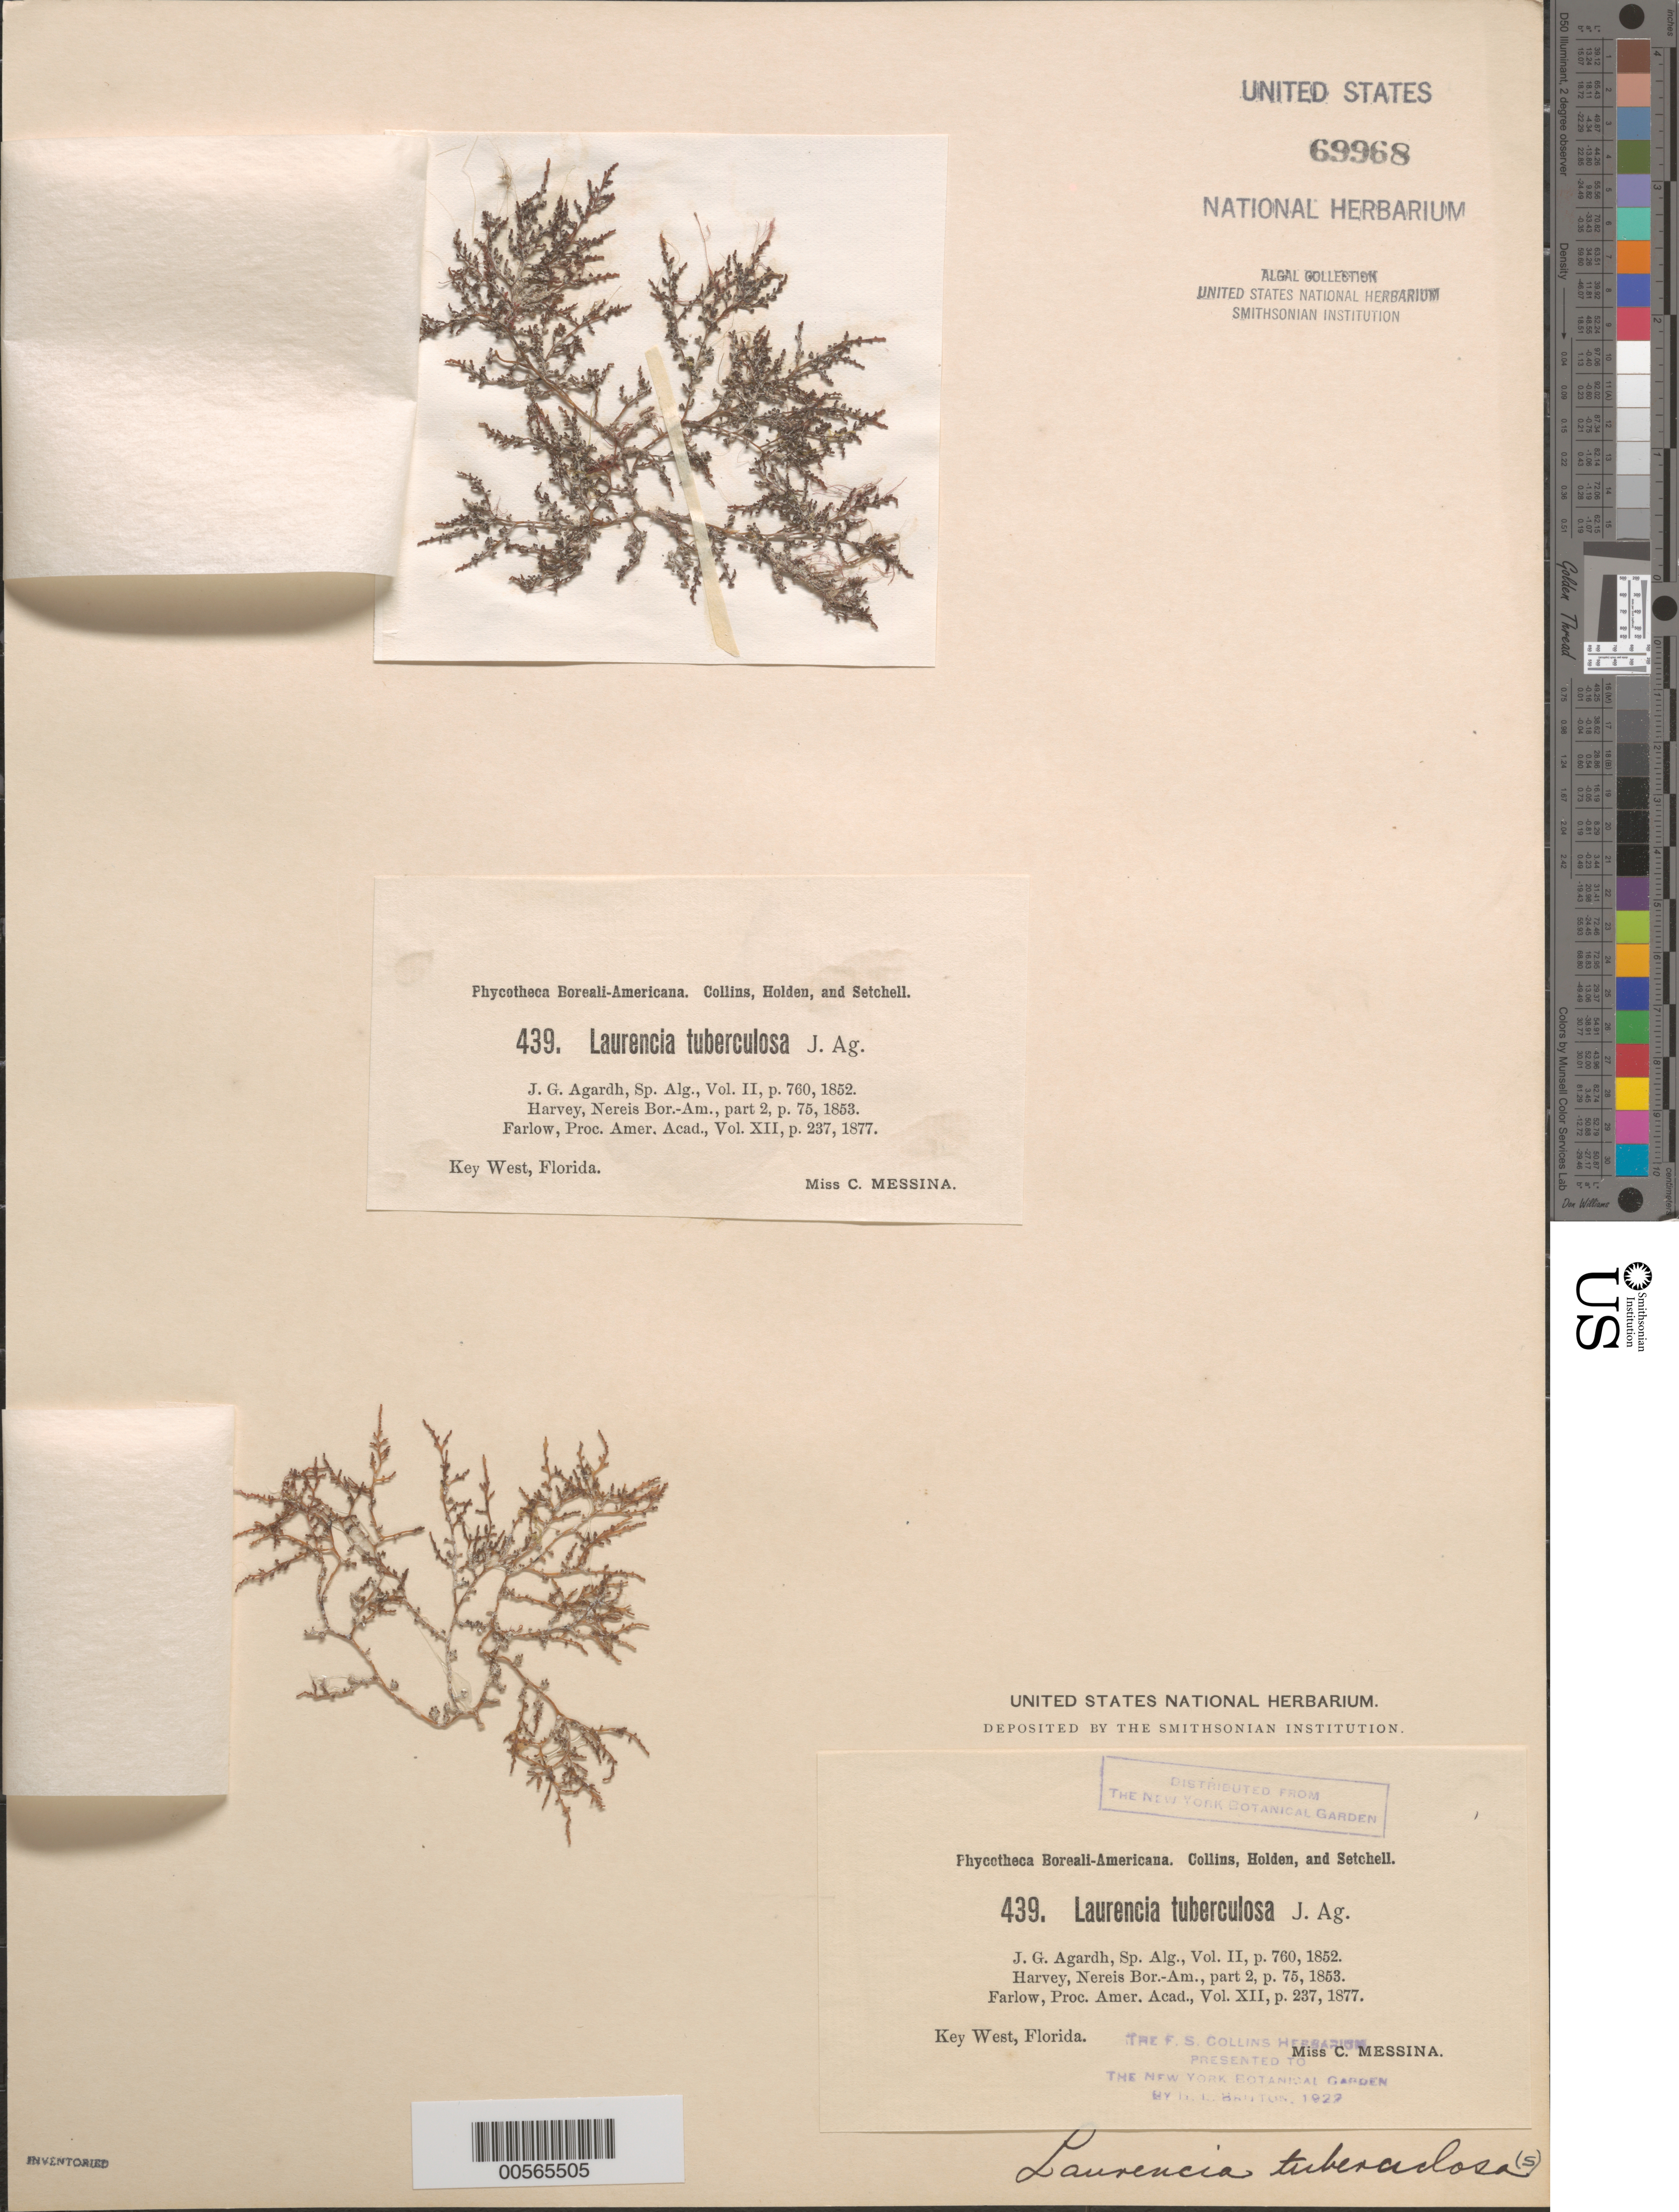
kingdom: Plantae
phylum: Rhodophyta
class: Florideophyceae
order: Ceramiales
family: Rhodomelaceae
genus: Laurencia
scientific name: Laurencia tuberculosa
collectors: C. Messina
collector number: PB-A 439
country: United States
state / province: Florida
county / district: Monroe County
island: Key West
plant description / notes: Collins, Holden & Setchell, Phycotheca Boreali-Americana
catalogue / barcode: US 69968